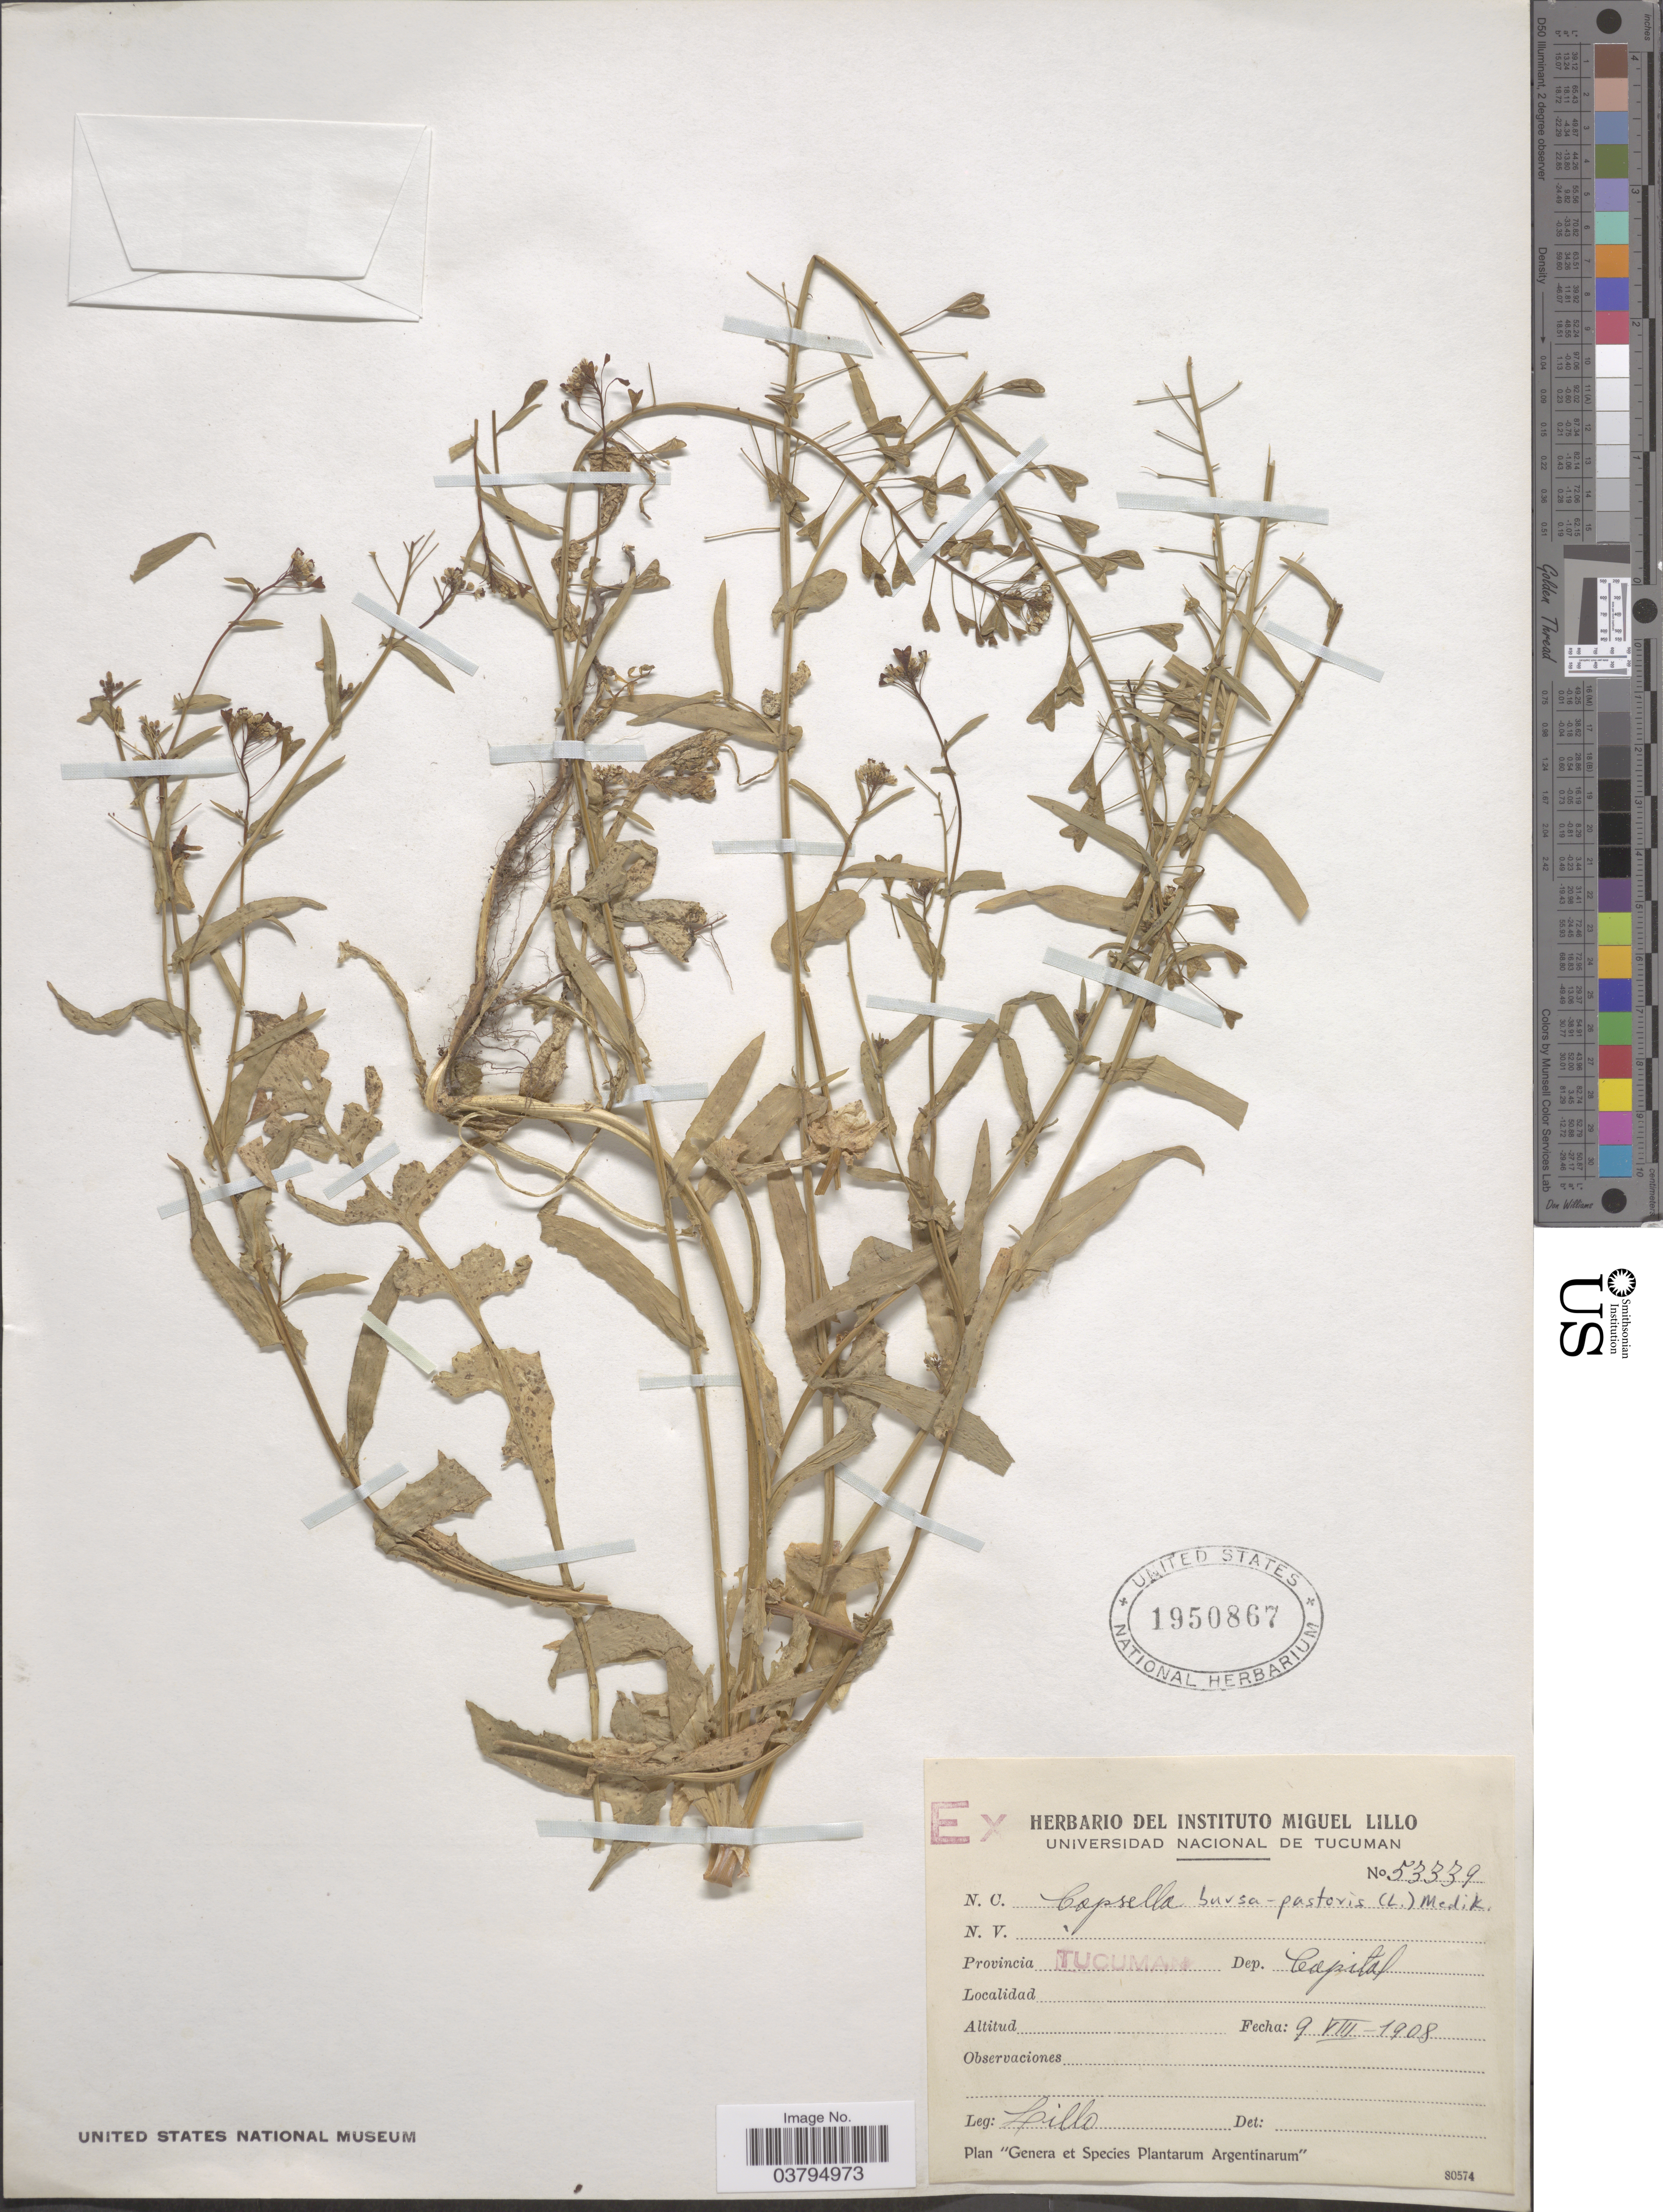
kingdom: Plantae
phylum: Tracheophyta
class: Magnoliopsida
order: Brassicales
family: Brassicaceae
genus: Capsella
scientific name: Capsella bursa-pastoris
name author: (L.) Medik.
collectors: M. Lillo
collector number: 53339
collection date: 1908-08-09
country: Argentina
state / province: Tucuman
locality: Dep. Capital.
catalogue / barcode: US 1950867